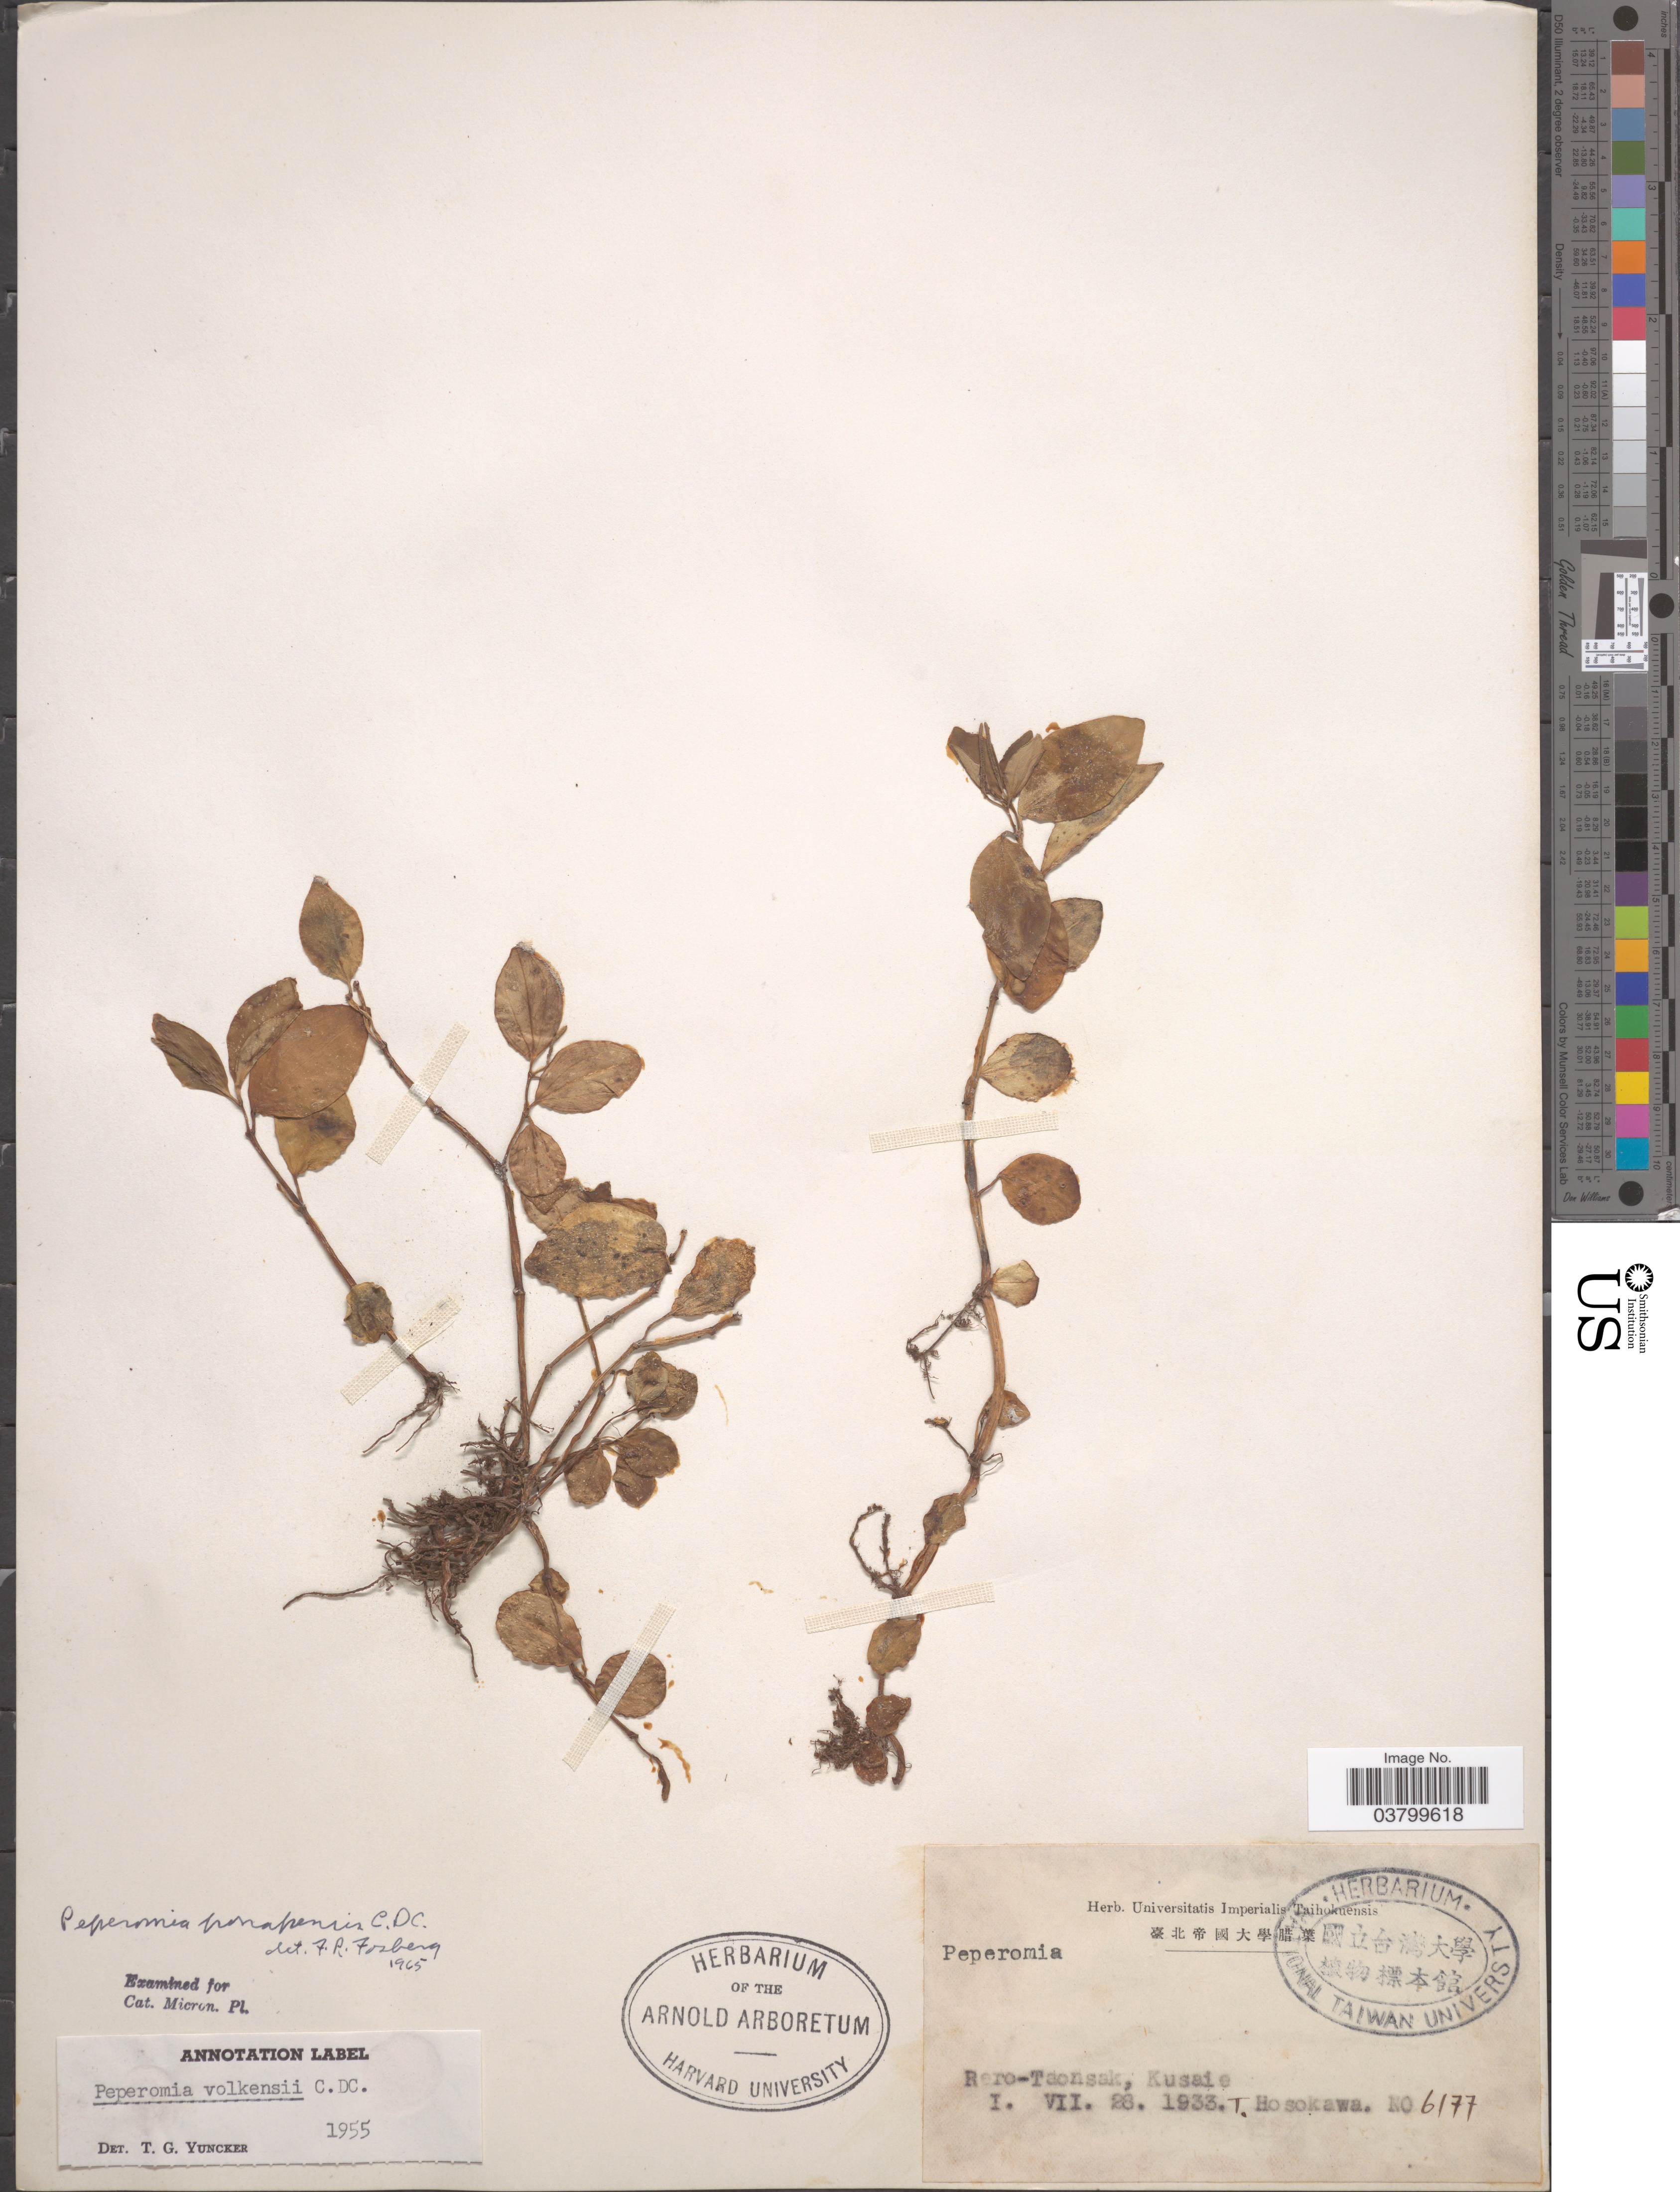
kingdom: Plantae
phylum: Tracheophyta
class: Magnoliopsida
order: Piperales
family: Piperaceae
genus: Peperomia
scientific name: Peperomia ponapensis var. ponapensis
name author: C. DC.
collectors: T. Hosokawa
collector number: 6177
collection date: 1933-07-28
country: Micronesia, Federated States of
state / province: Kosrae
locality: Rero-Taonsak, Kusaie.